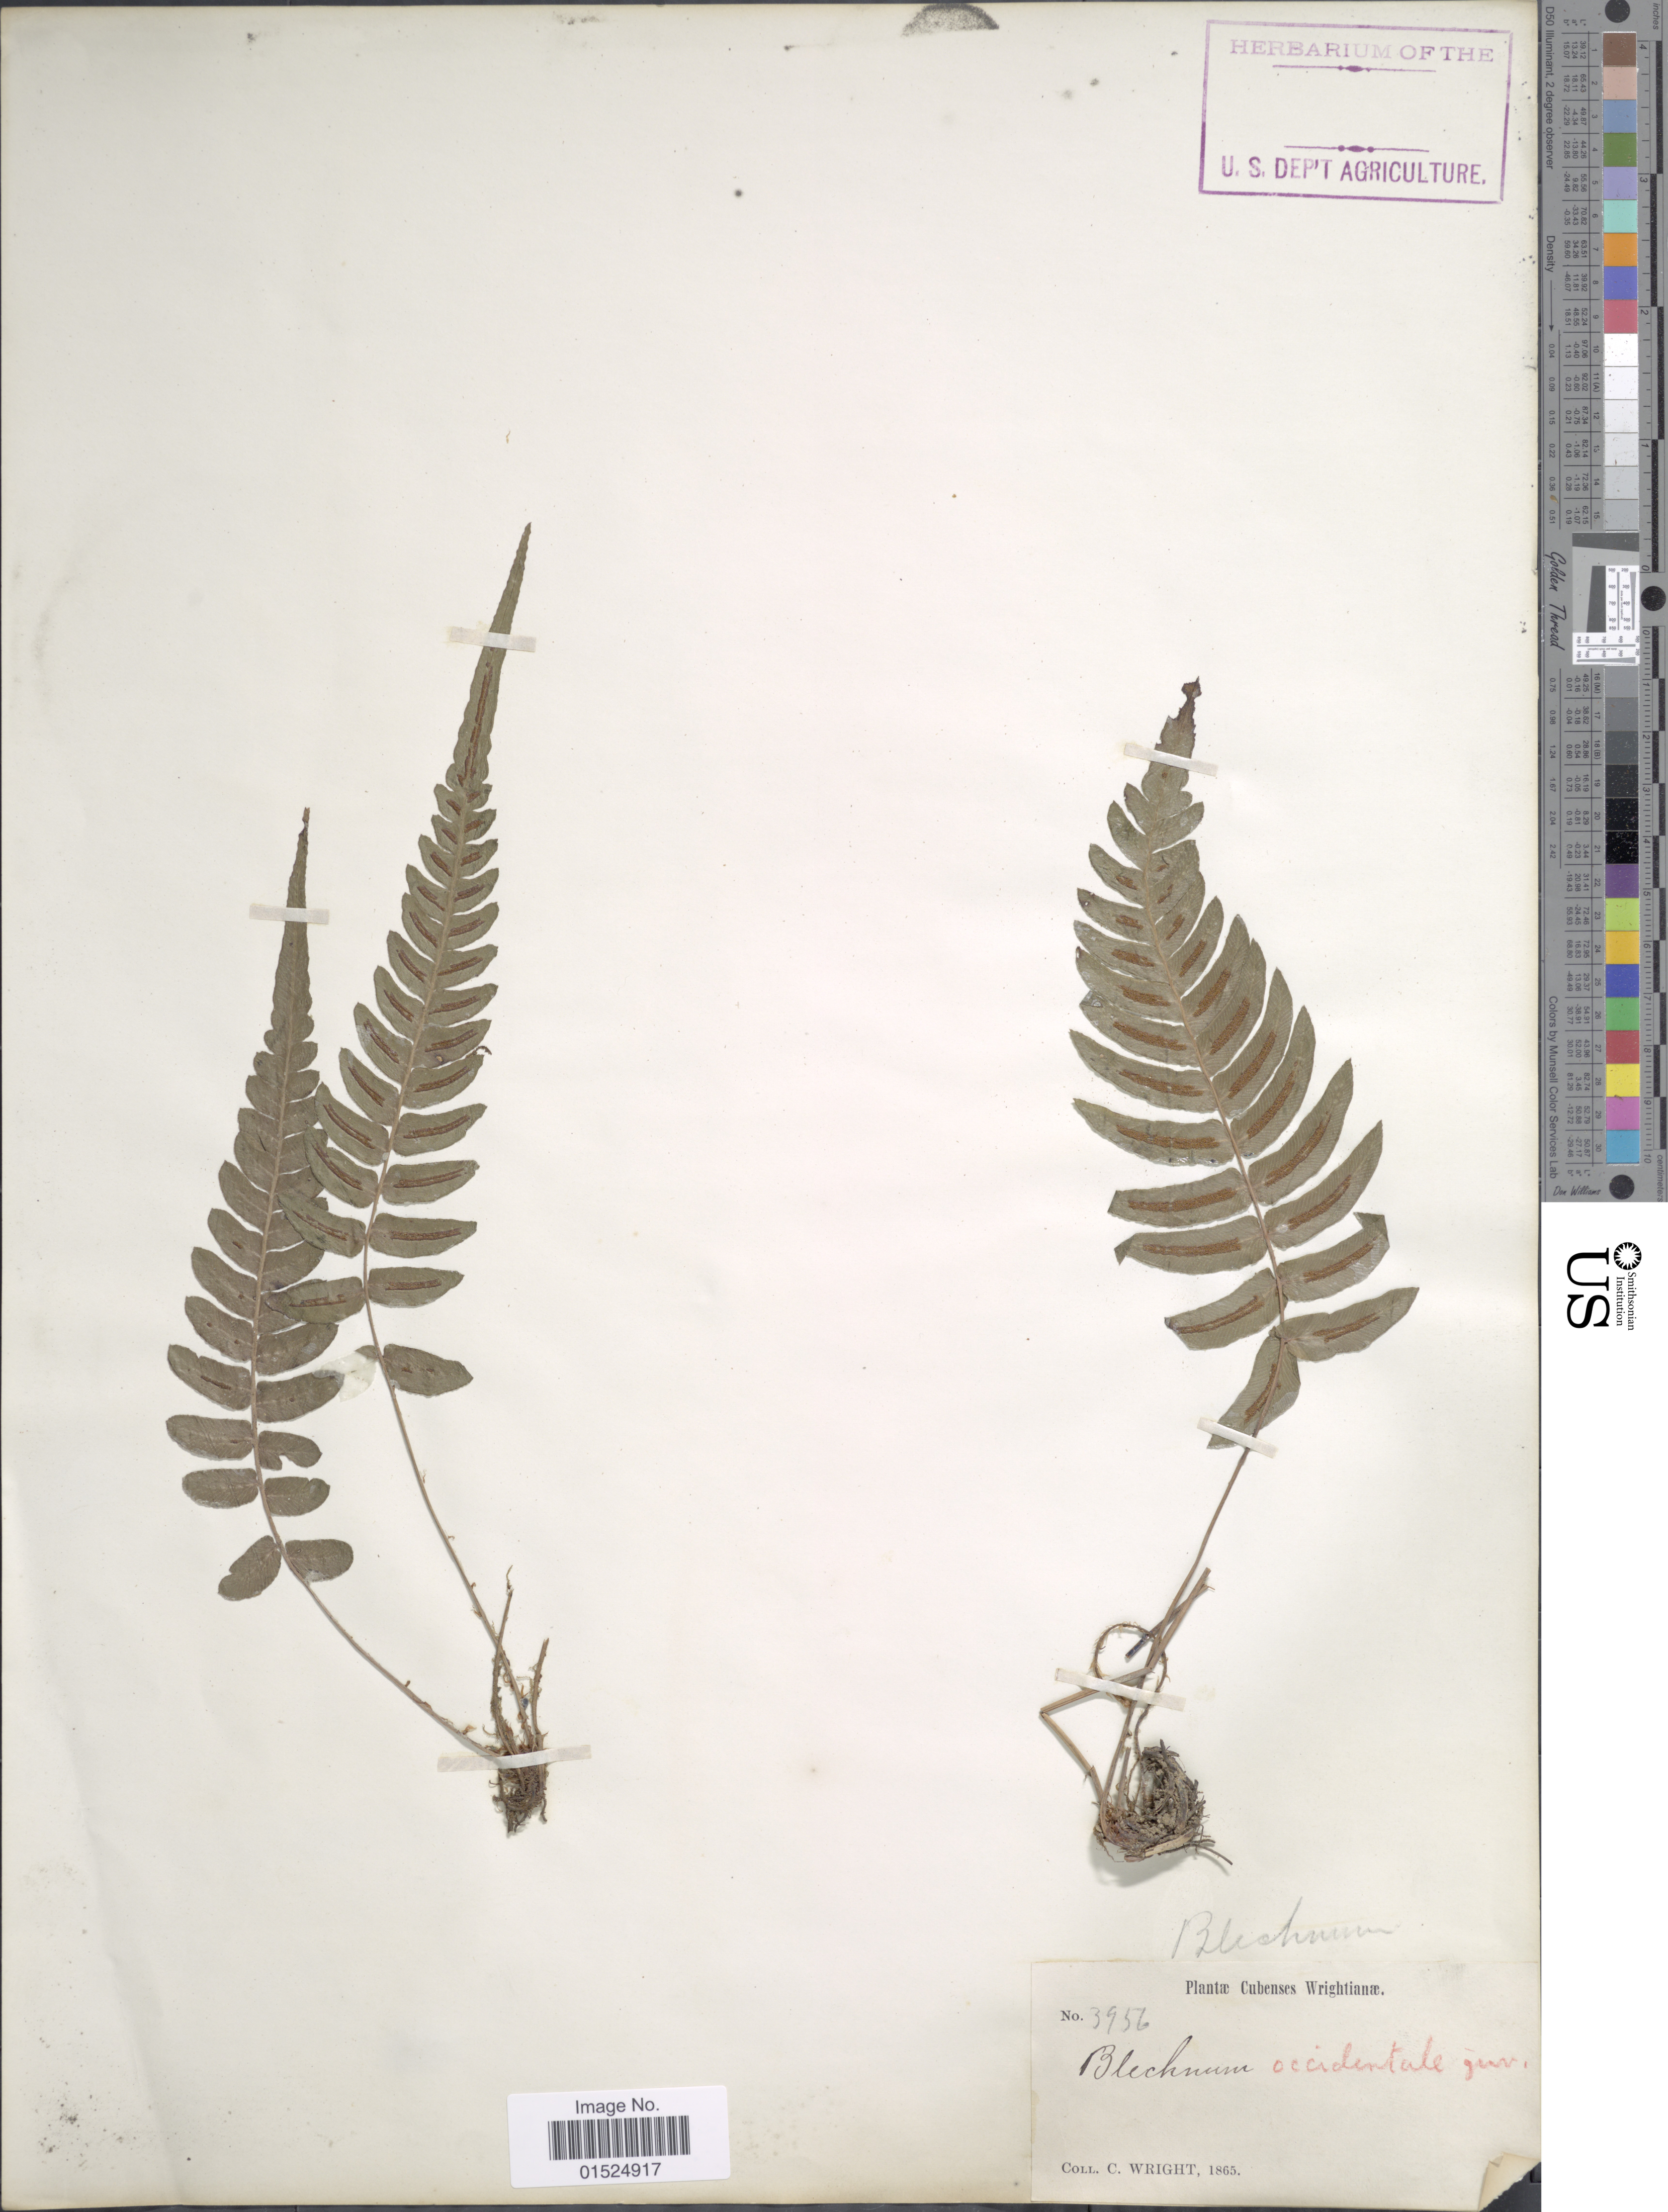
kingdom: Plantae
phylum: Tracheophyta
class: Polypodiopsida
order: Polypodiales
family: Blechnaceae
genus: Blechnum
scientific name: Blechnum occidentale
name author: L.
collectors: C. Wright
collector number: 3956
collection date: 1865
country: Cuba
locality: Plantae Cubenses Wrightianae